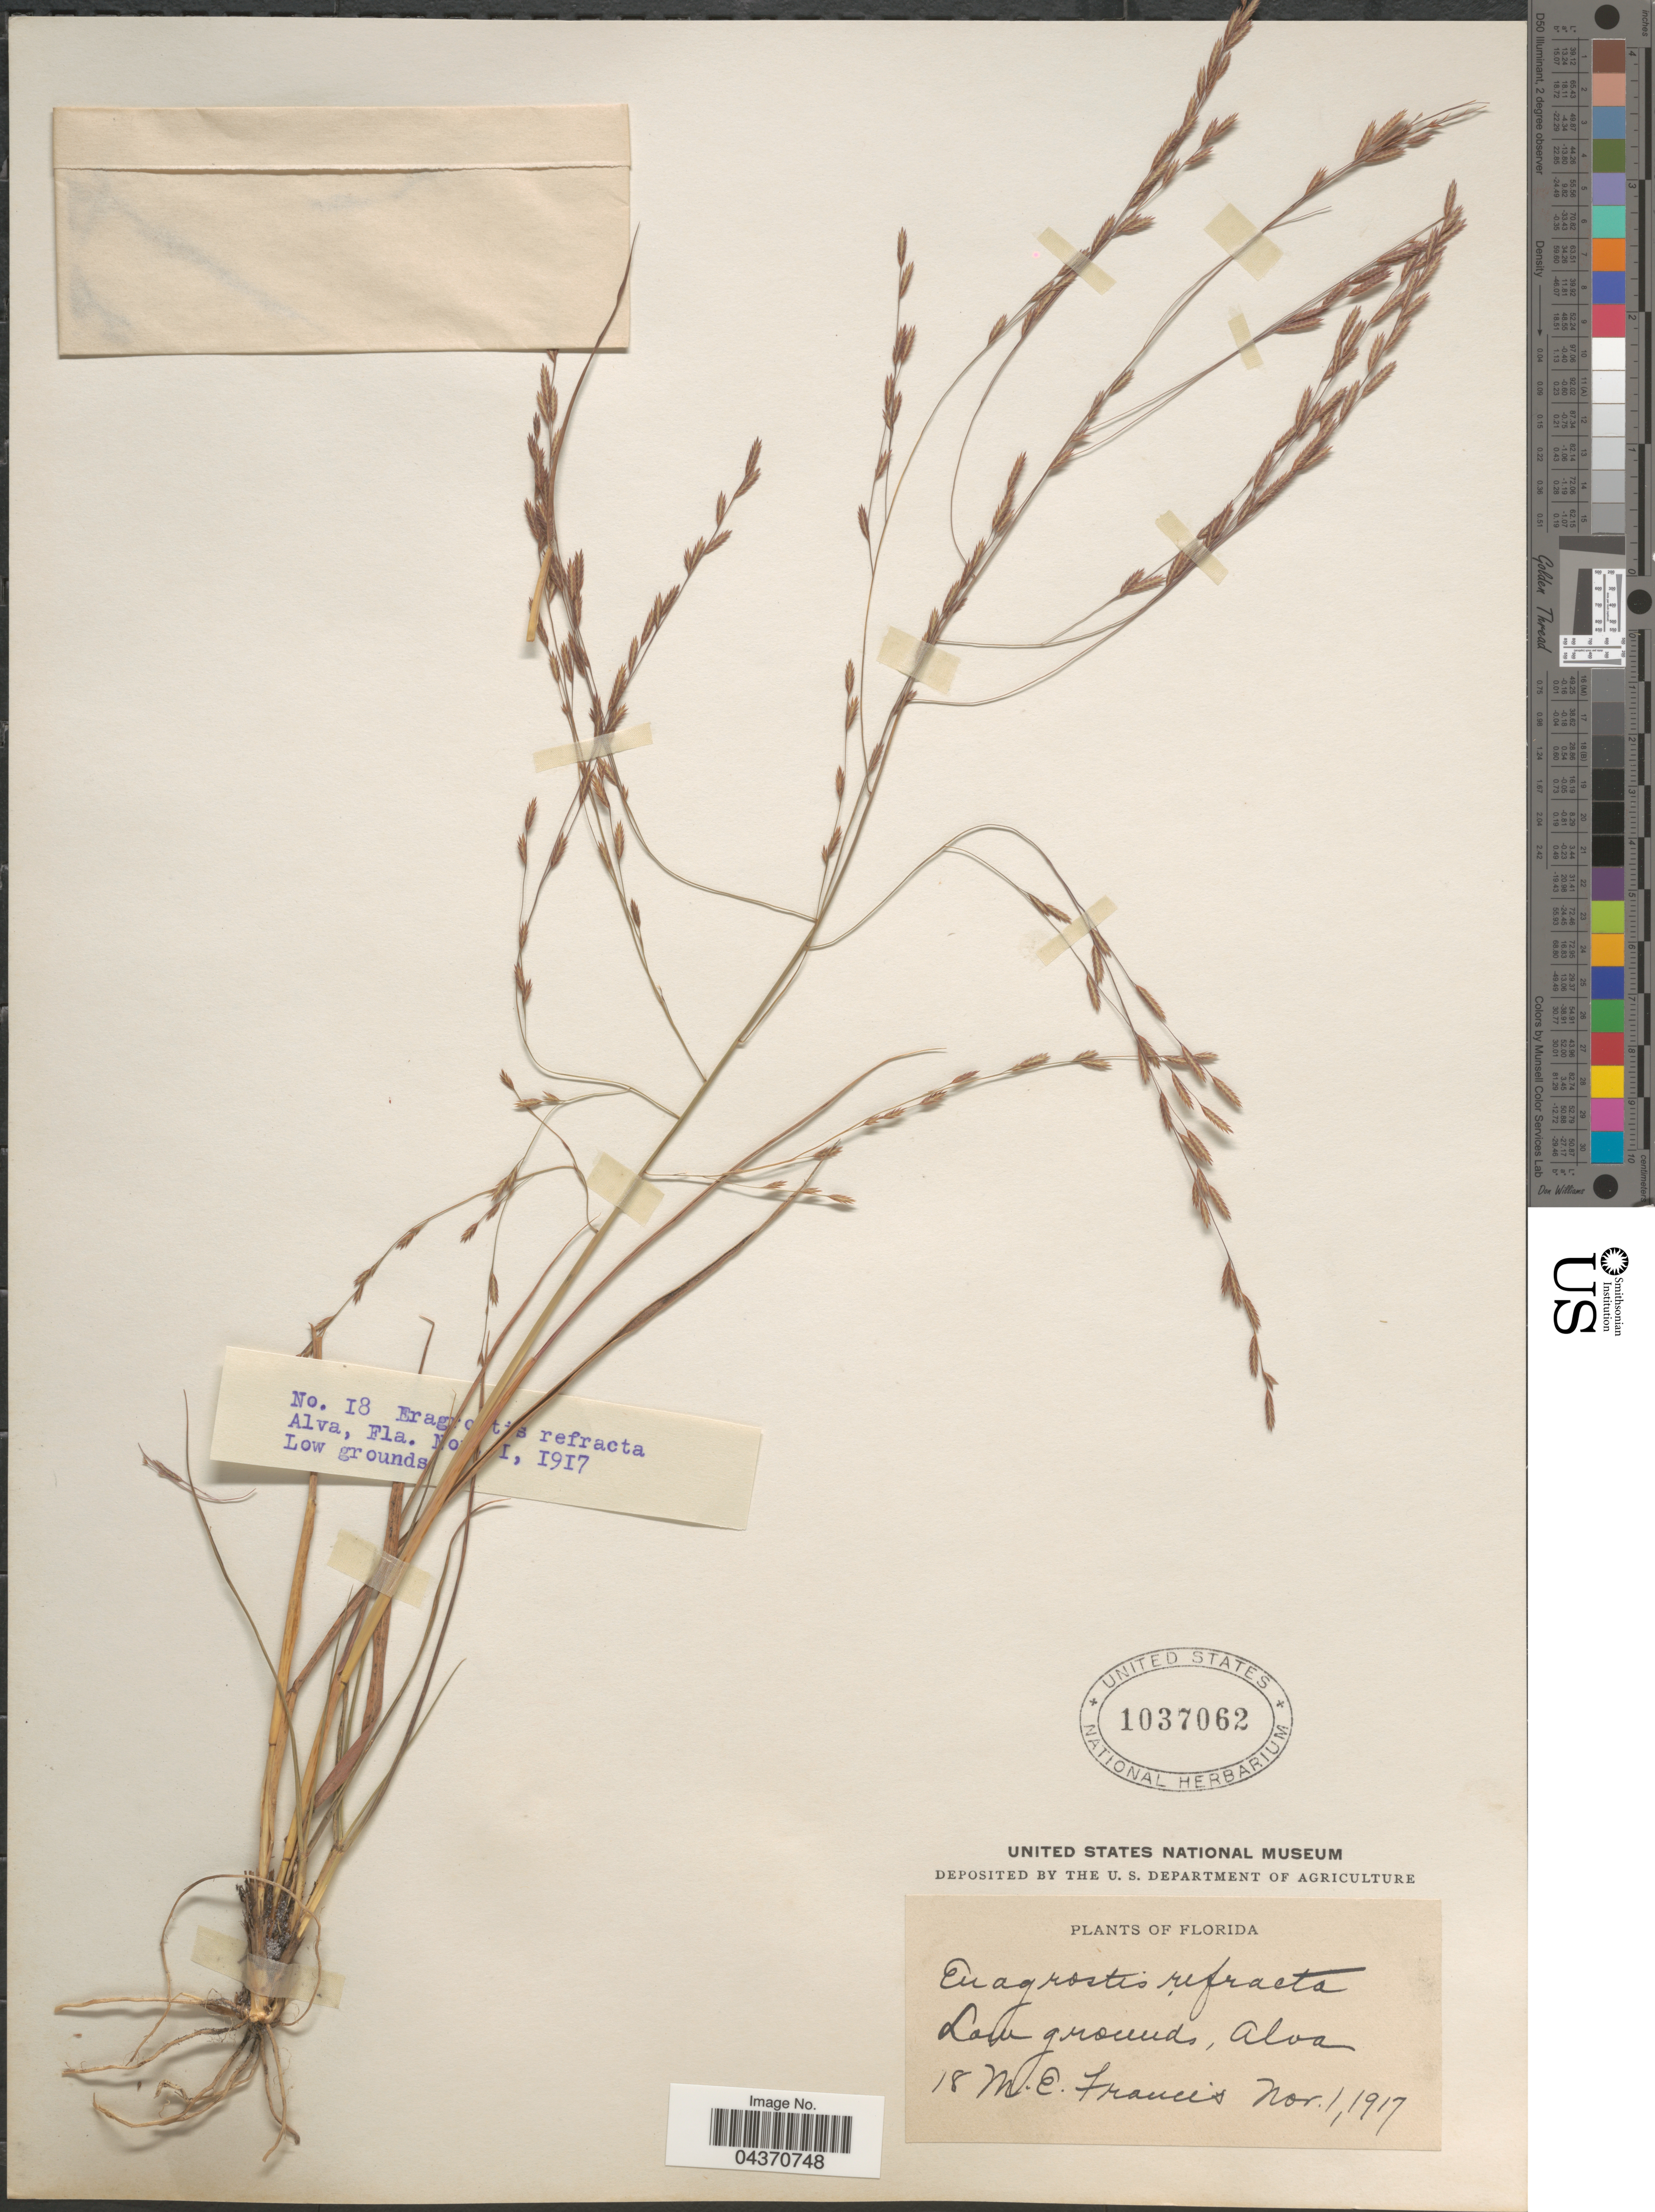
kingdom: Plantae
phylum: Tracheophyta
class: Liliopsida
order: Poales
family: Poaceae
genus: Eragrostis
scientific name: Eragrostis refracta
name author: (Muhl.) Scribn.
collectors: M. E. Francis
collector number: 18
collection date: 1917-11-01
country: United States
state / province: Florida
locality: Low ground, Alva.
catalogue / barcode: US 1037062